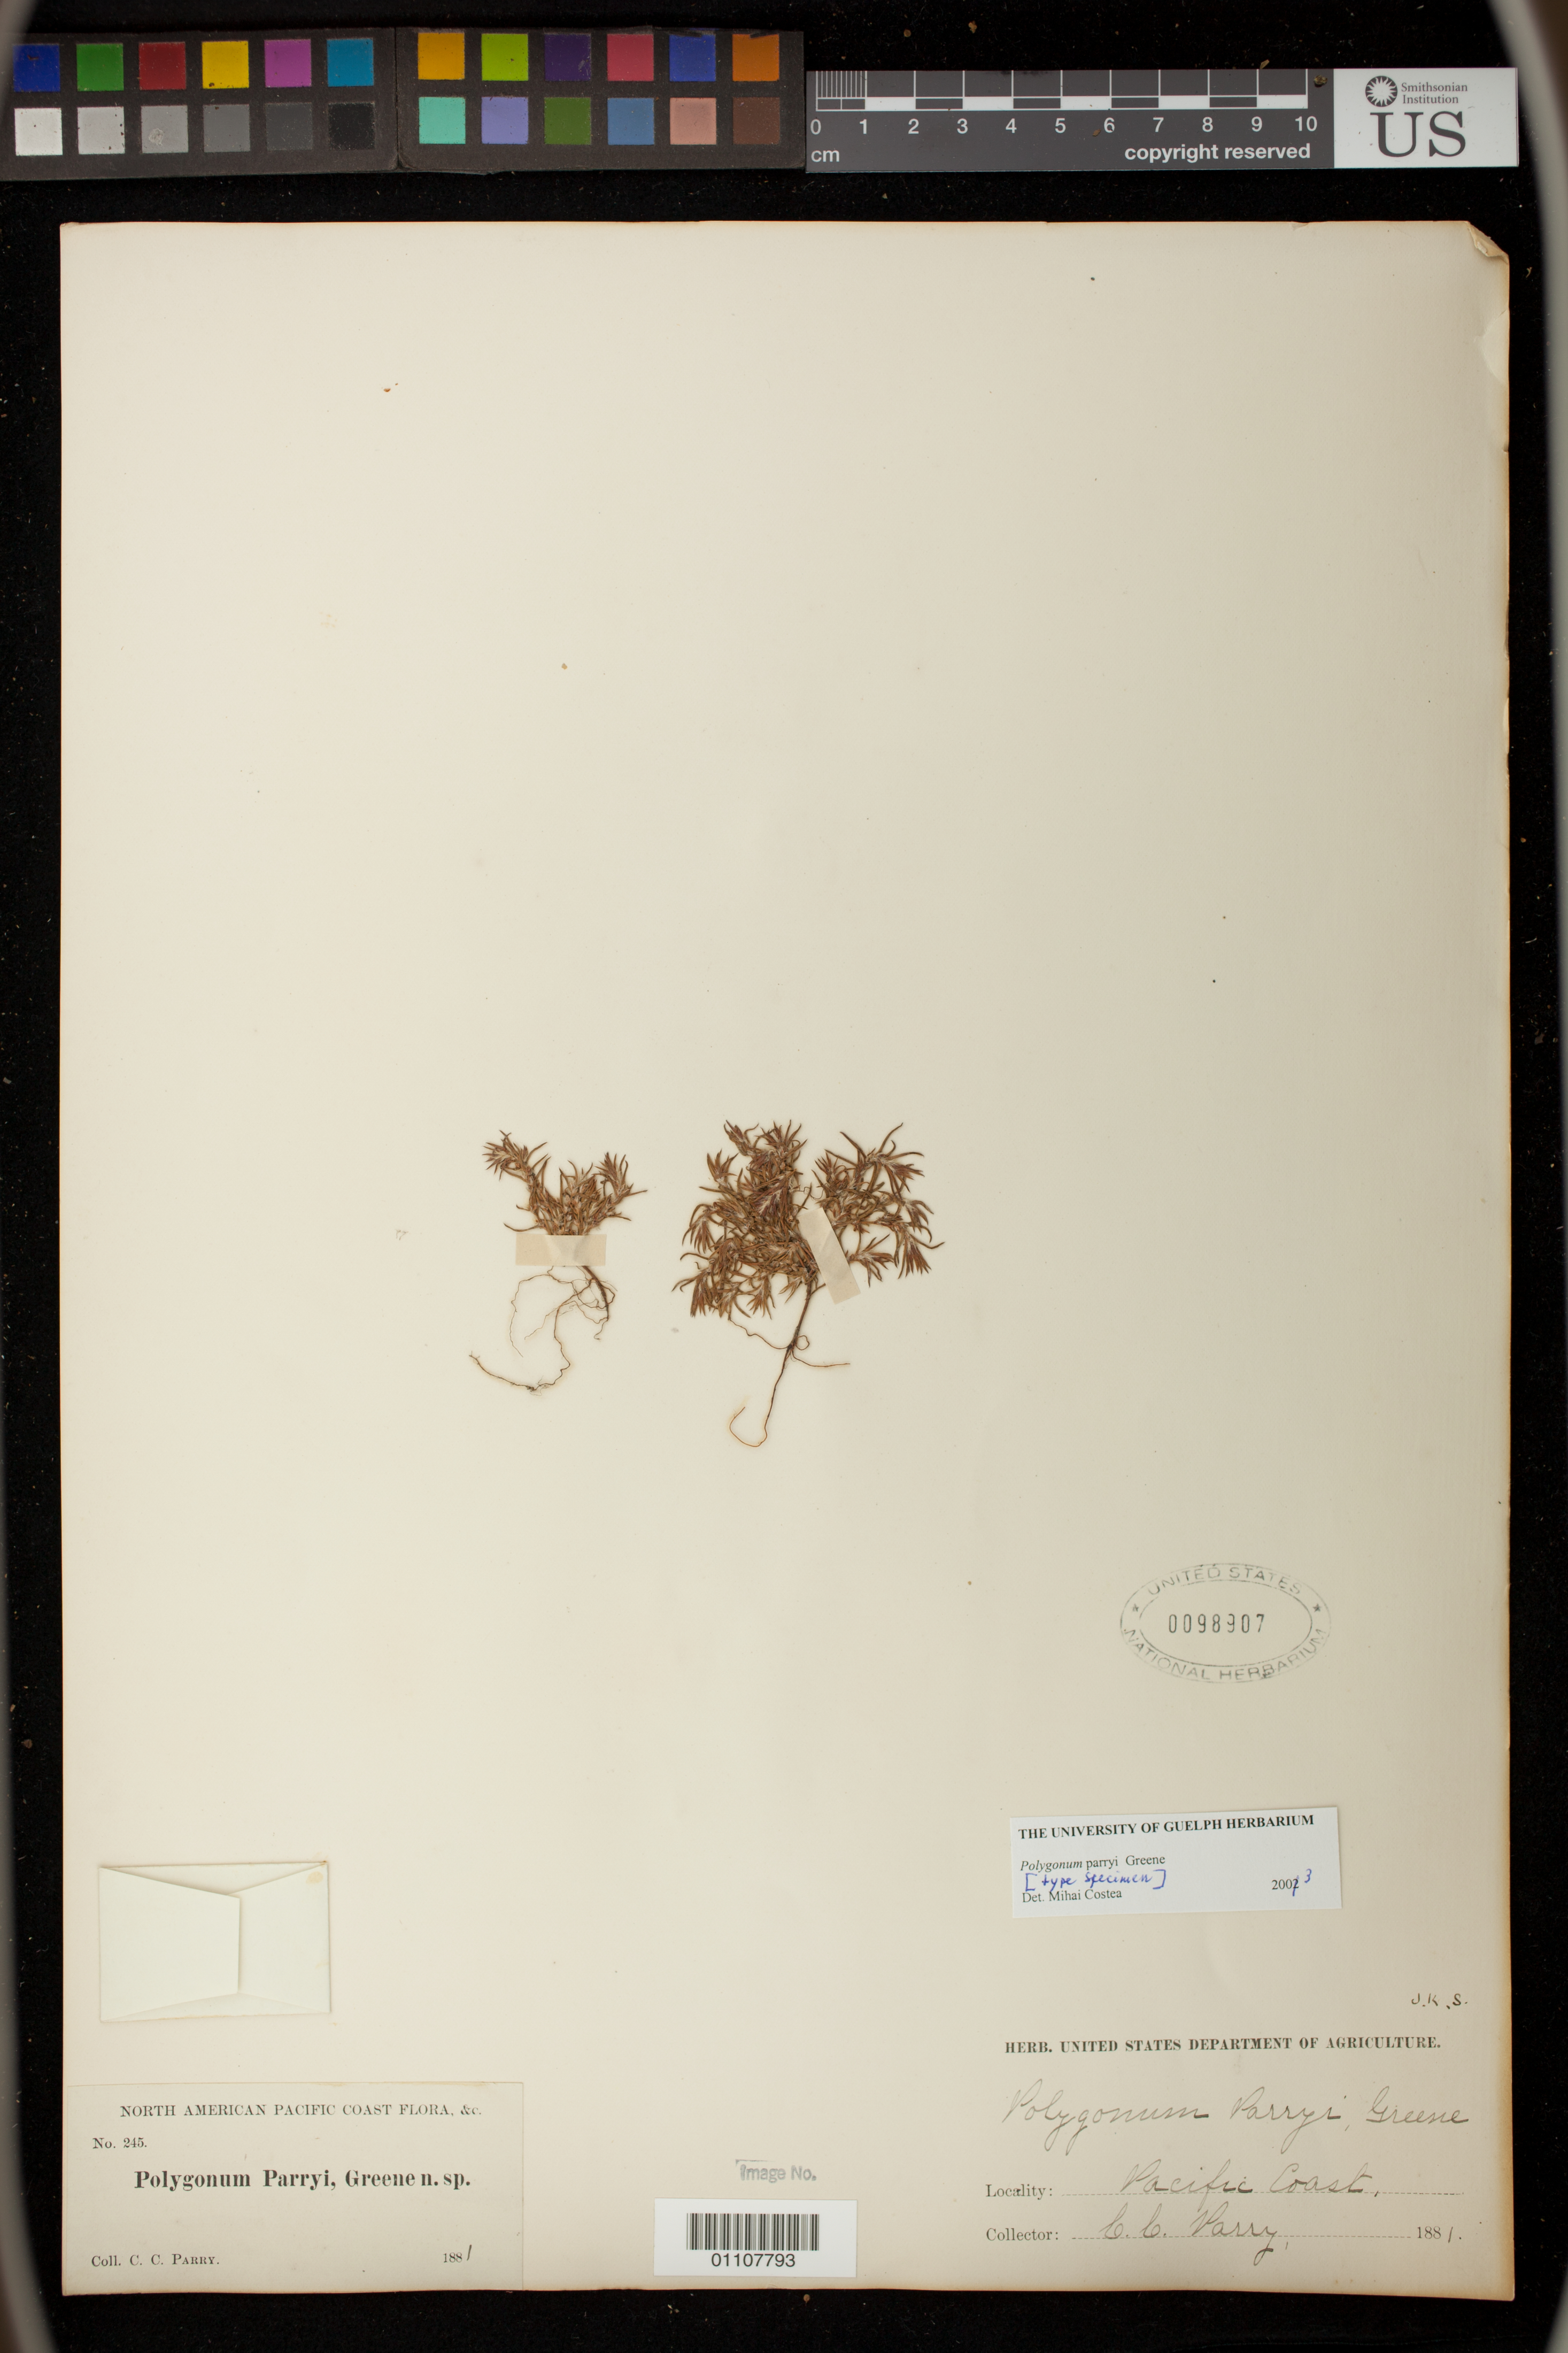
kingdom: Plantae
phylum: Tracheophyta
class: Magnoliopsida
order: Caryophyllales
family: Polygonaceae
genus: Polygonum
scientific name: Polygonum parryi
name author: Greene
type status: Type Collection; Isolectotype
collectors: C. C. Parry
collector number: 245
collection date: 1881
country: United States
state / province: California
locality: Pacific Coast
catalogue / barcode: US 98907